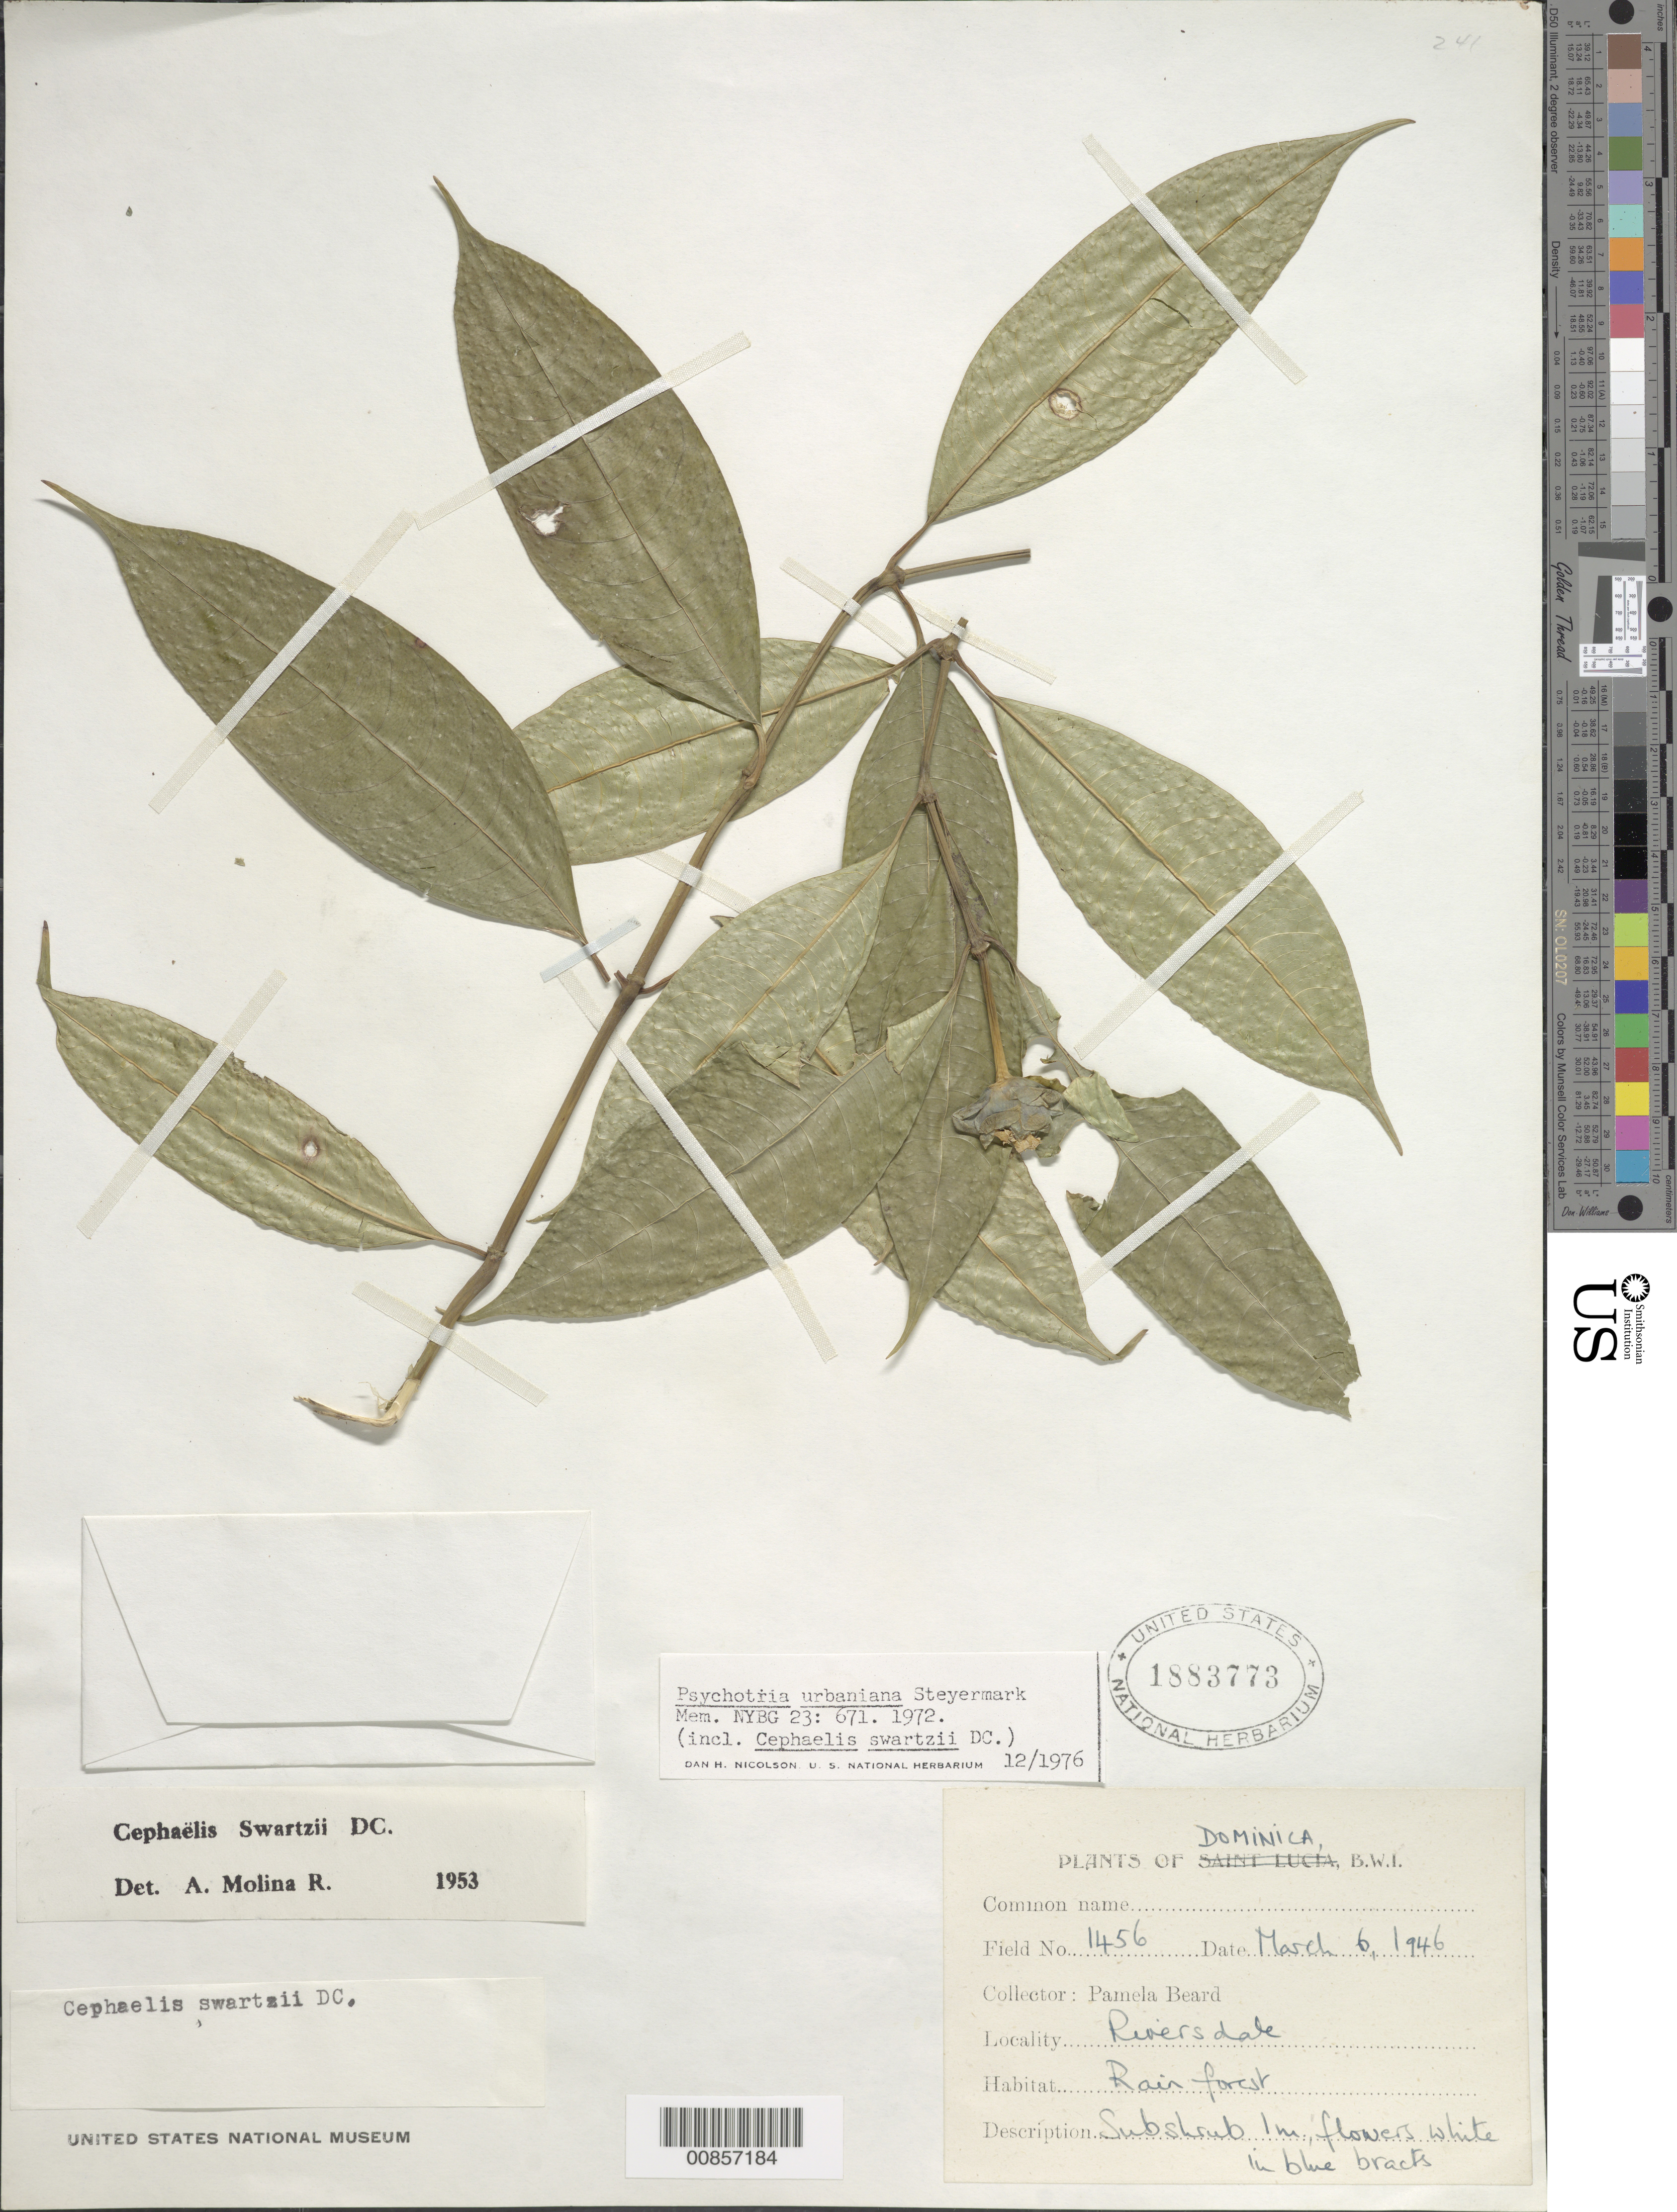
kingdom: Plantae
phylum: Tracheophyta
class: Magnoliopsida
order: Gentianales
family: Rubiaceae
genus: Psychotria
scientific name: Psychotria urbaniana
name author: Steyerm.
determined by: Nicolson, Dan H.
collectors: P. Beard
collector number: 1456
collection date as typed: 06 Mar 1946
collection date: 1946-03-06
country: Dominica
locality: Riversdale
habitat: Rainforest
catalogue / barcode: US 1883773